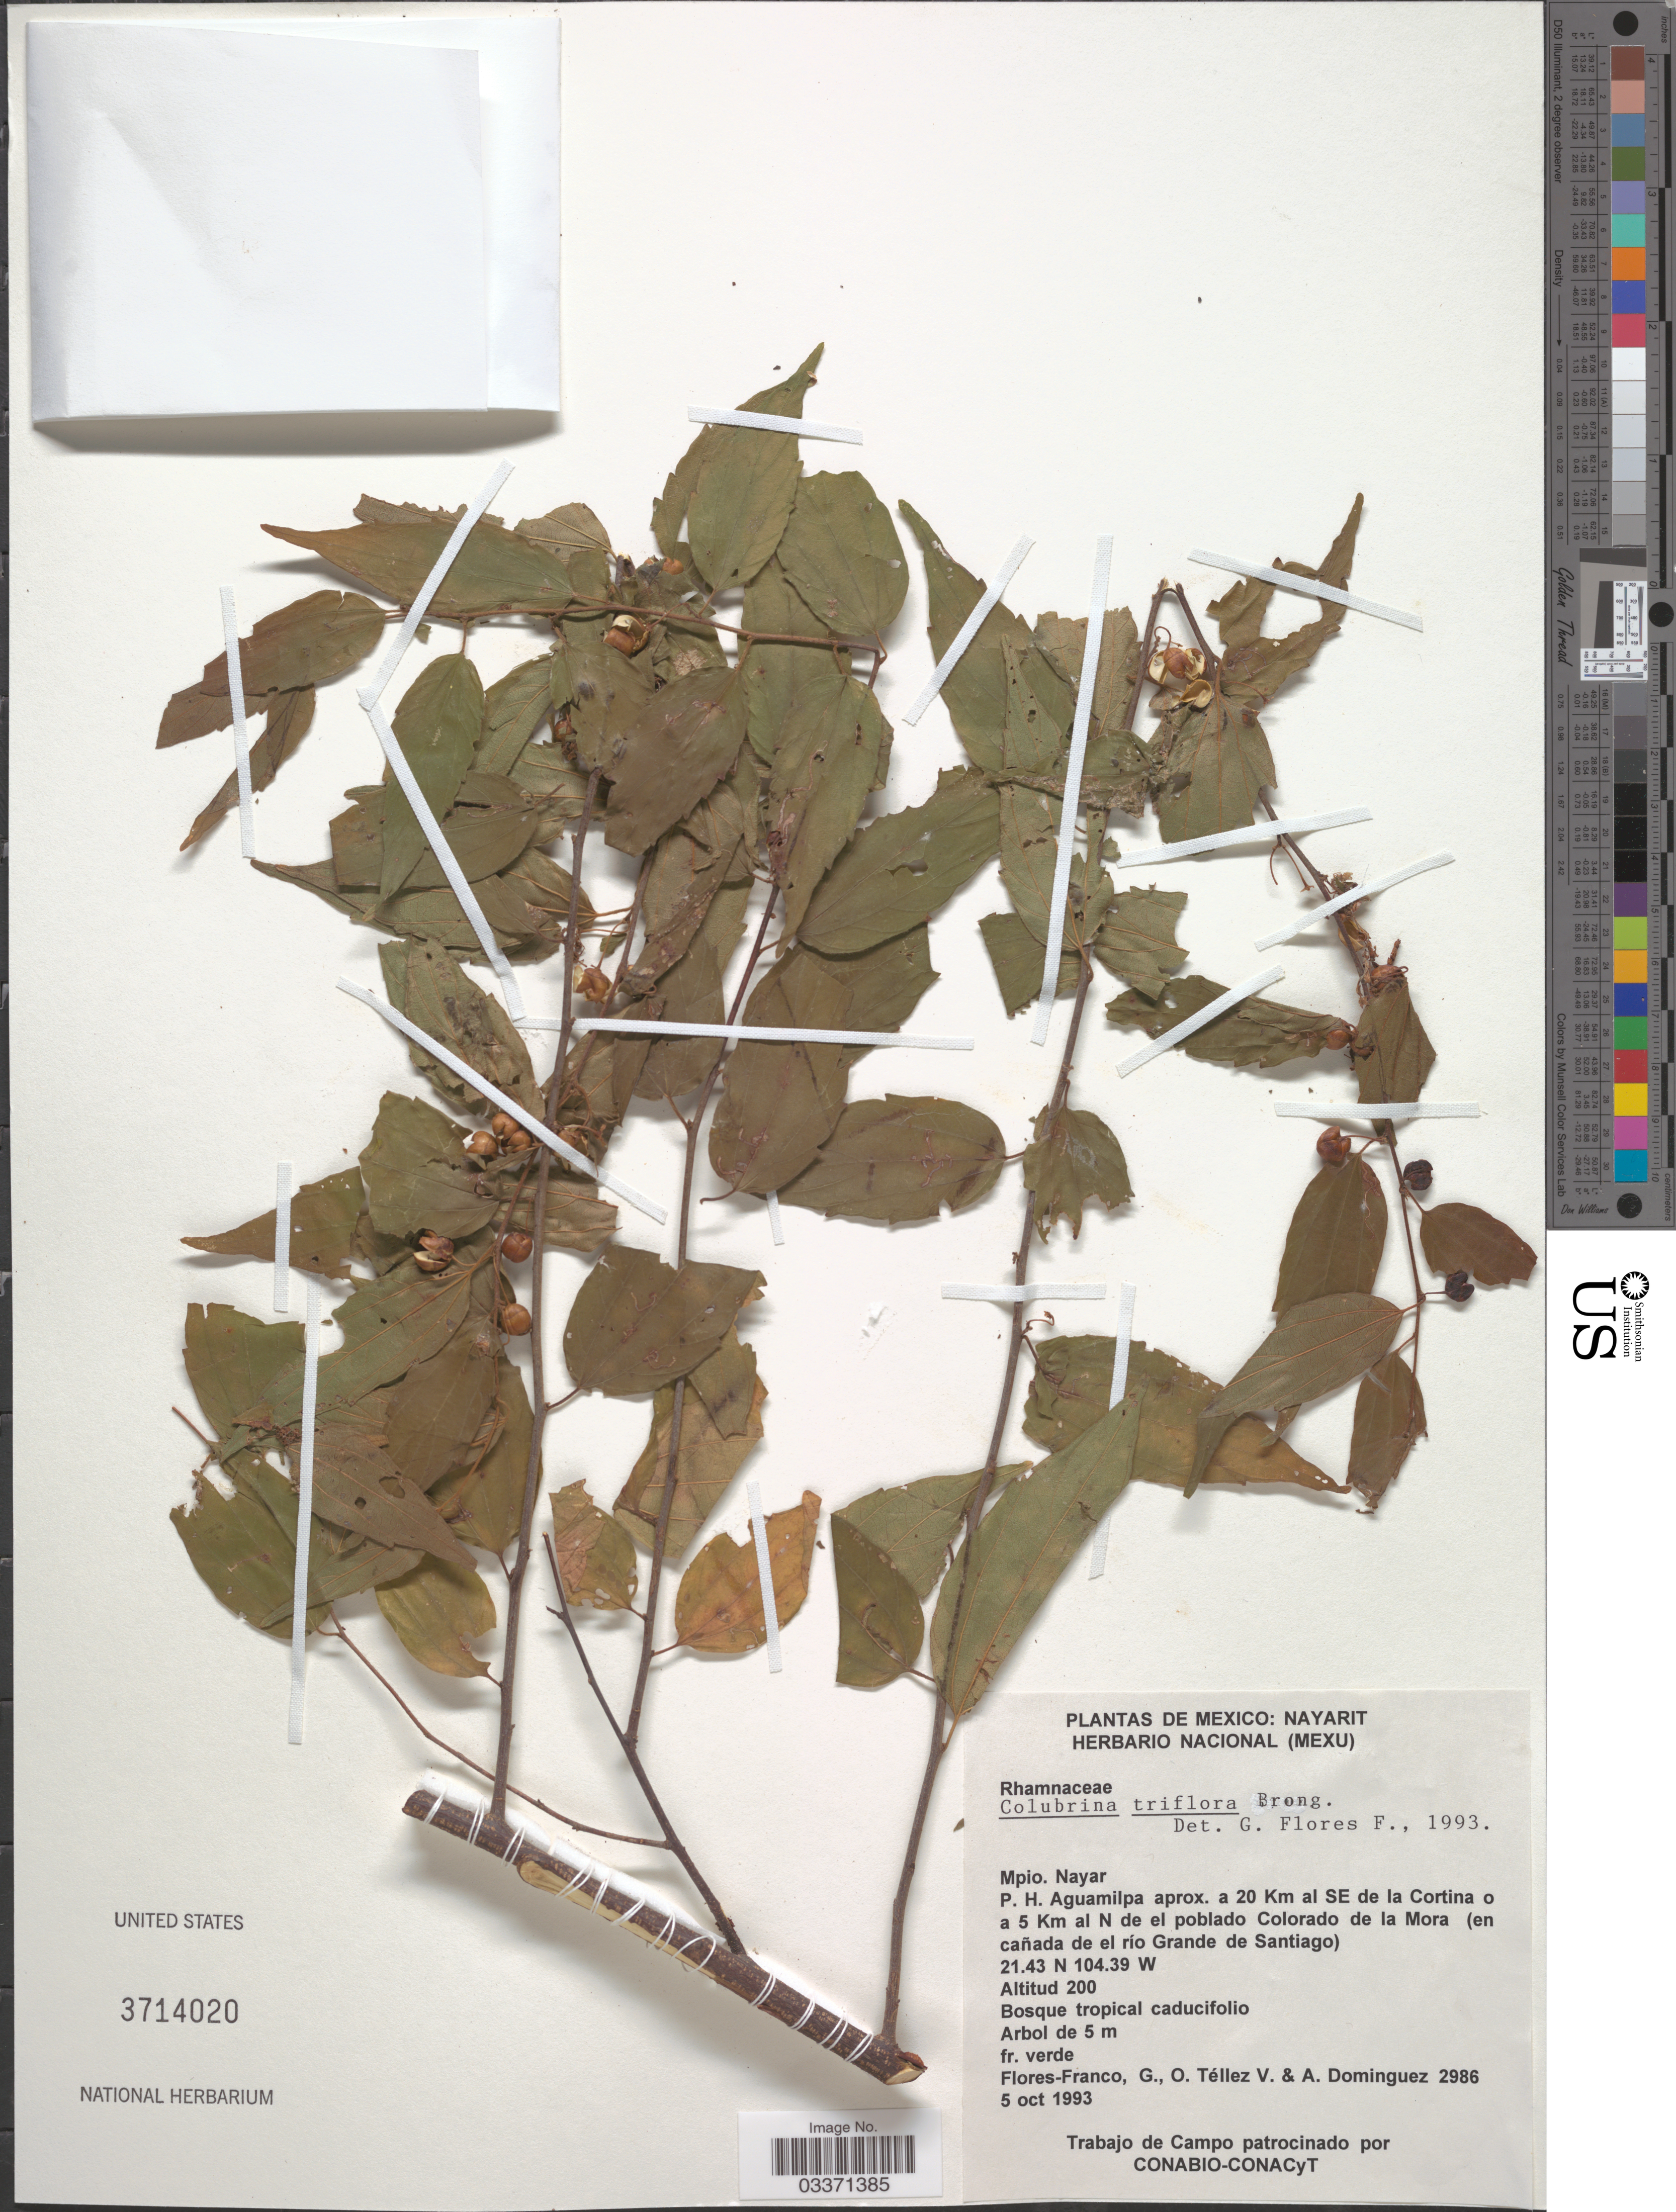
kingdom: Plantae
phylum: Tracheophyta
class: Magnoliopsida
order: Rosales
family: Rhamnaceae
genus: Colubrina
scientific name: Colubrina triflora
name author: Brongn. ex Sweet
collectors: G. Flores F., O. Téllez V. & A. Dominguez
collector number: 2986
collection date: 1993-10-05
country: Mexico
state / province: Nayarit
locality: Mpio. Nayar. P. H. Aguamilpa aprox. a 20 Km al SE de la Cortina o a 5 Km al N de el poblado Colorada de la Mora (en cañada de el río Grande de Santiago).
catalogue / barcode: US 3714020